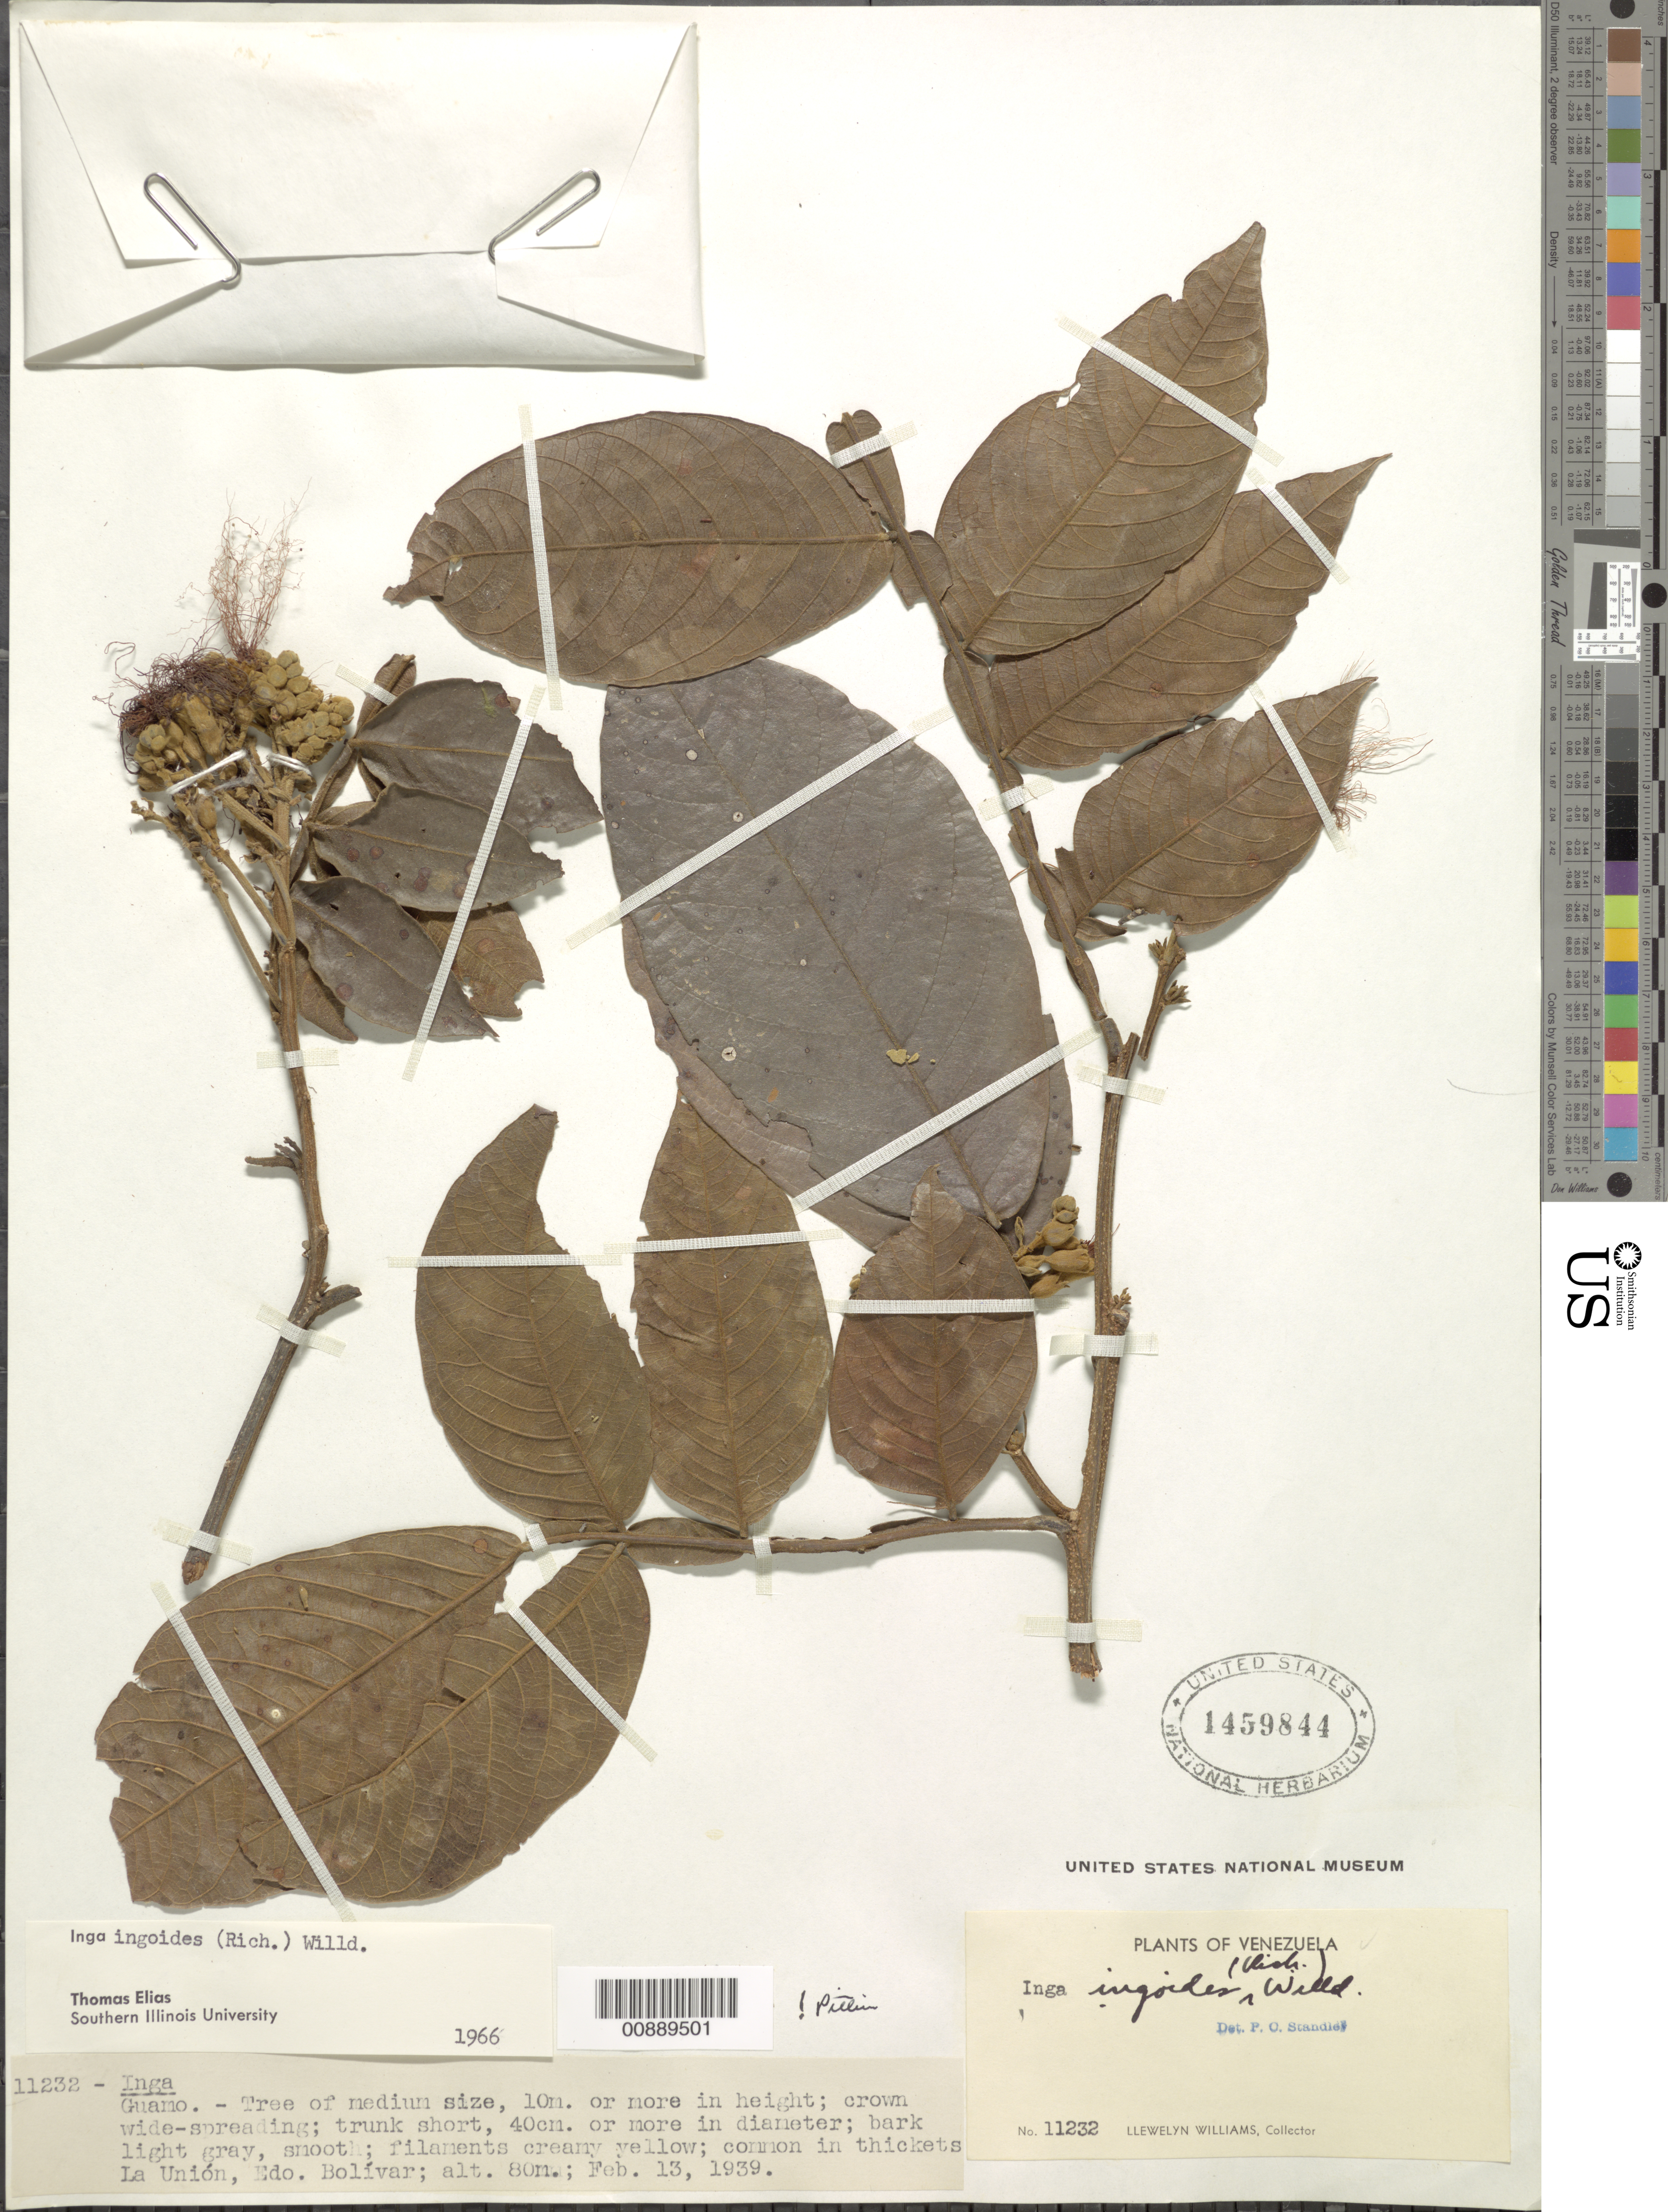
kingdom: Plantae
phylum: Tracheophyta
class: Magnoliopsida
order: Fabales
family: Fabaceae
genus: Inga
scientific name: Inga ingoides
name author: (Rich.) Willd.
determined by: Elias, Thomas S.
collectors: Ll. Williams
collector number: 11232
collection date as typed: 13-Feb-39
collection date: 1939-02-13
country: Venezuela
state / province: Bolívar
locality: La Unión, Medio Caura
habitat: Thickets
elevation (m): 80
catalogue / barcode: US 1459844